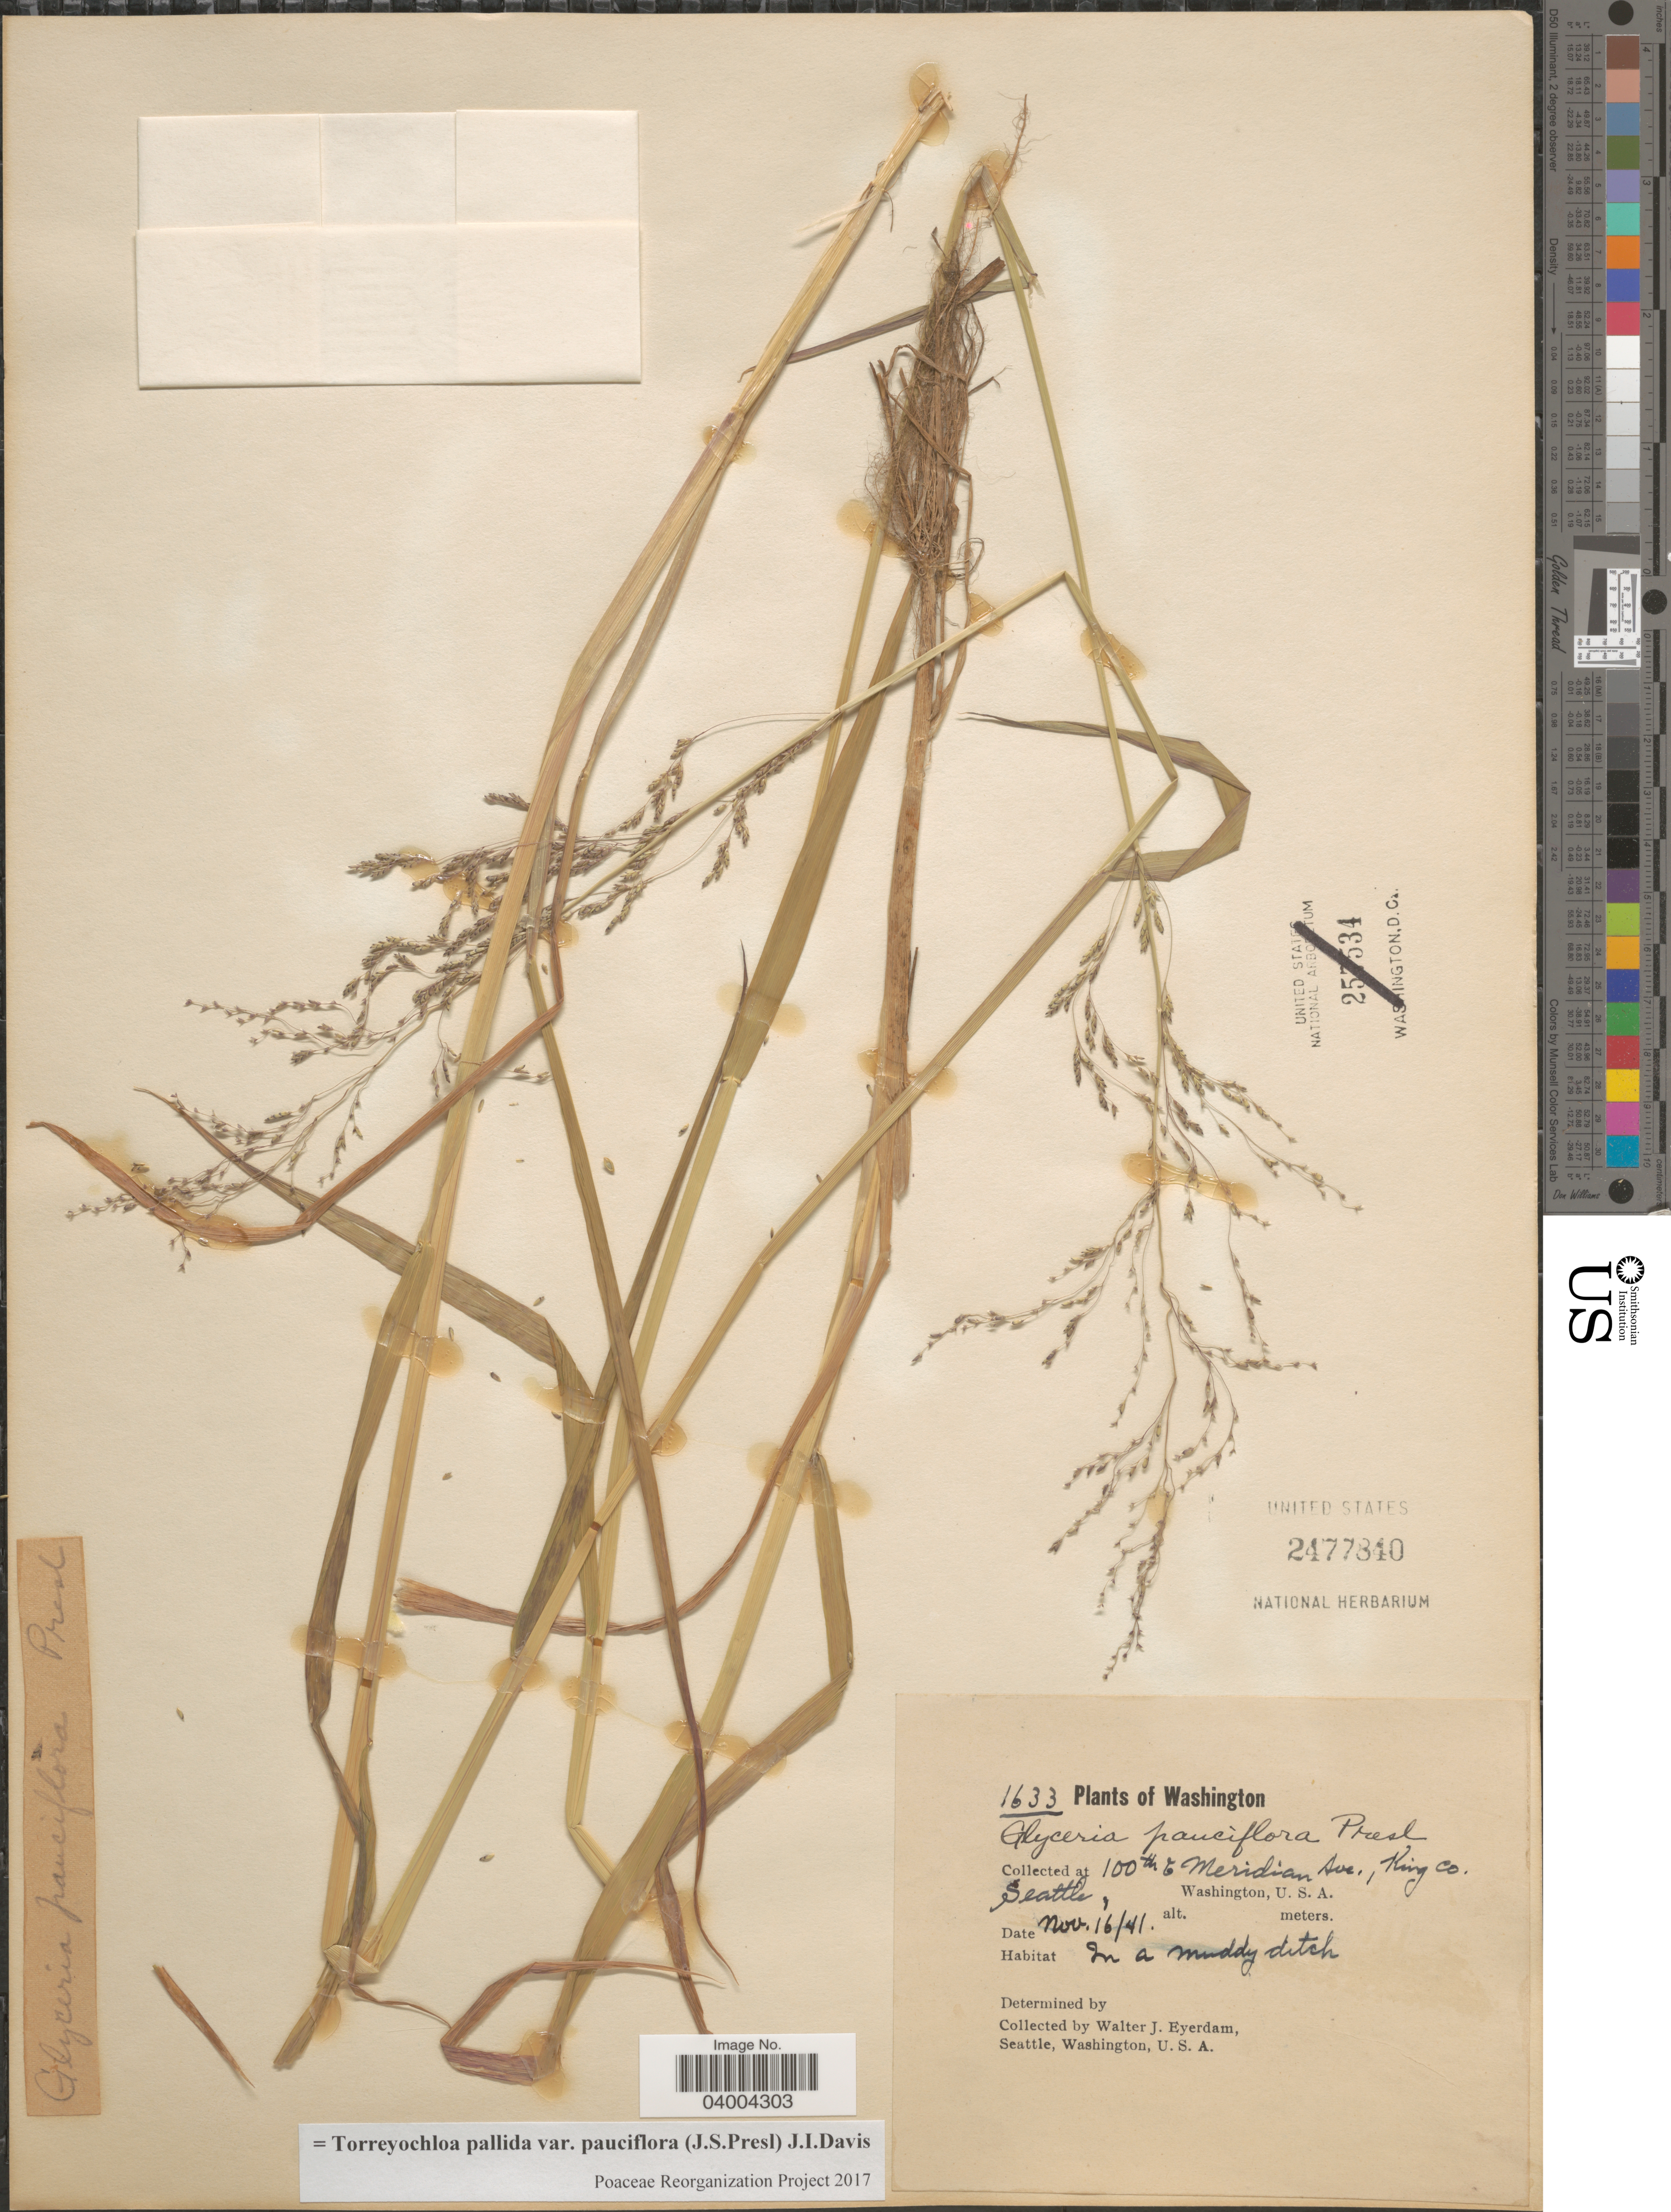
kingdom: Plantae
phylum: Tracheophyta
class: Liliopsida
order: Poales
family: Poaceae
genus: Torreyochloa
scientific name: Torreyochloa pallida var. pauciflora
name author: (J. Presl) J.I. Davis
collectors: W. J. Eyerdam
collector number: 1633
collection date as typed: Transcribed d/m/y: 16/11/41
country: United States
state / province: Washington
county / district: King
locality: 100th & Meridian Ave., King Co. Seattle. In a muddy ditch.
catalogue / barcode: US 2477840